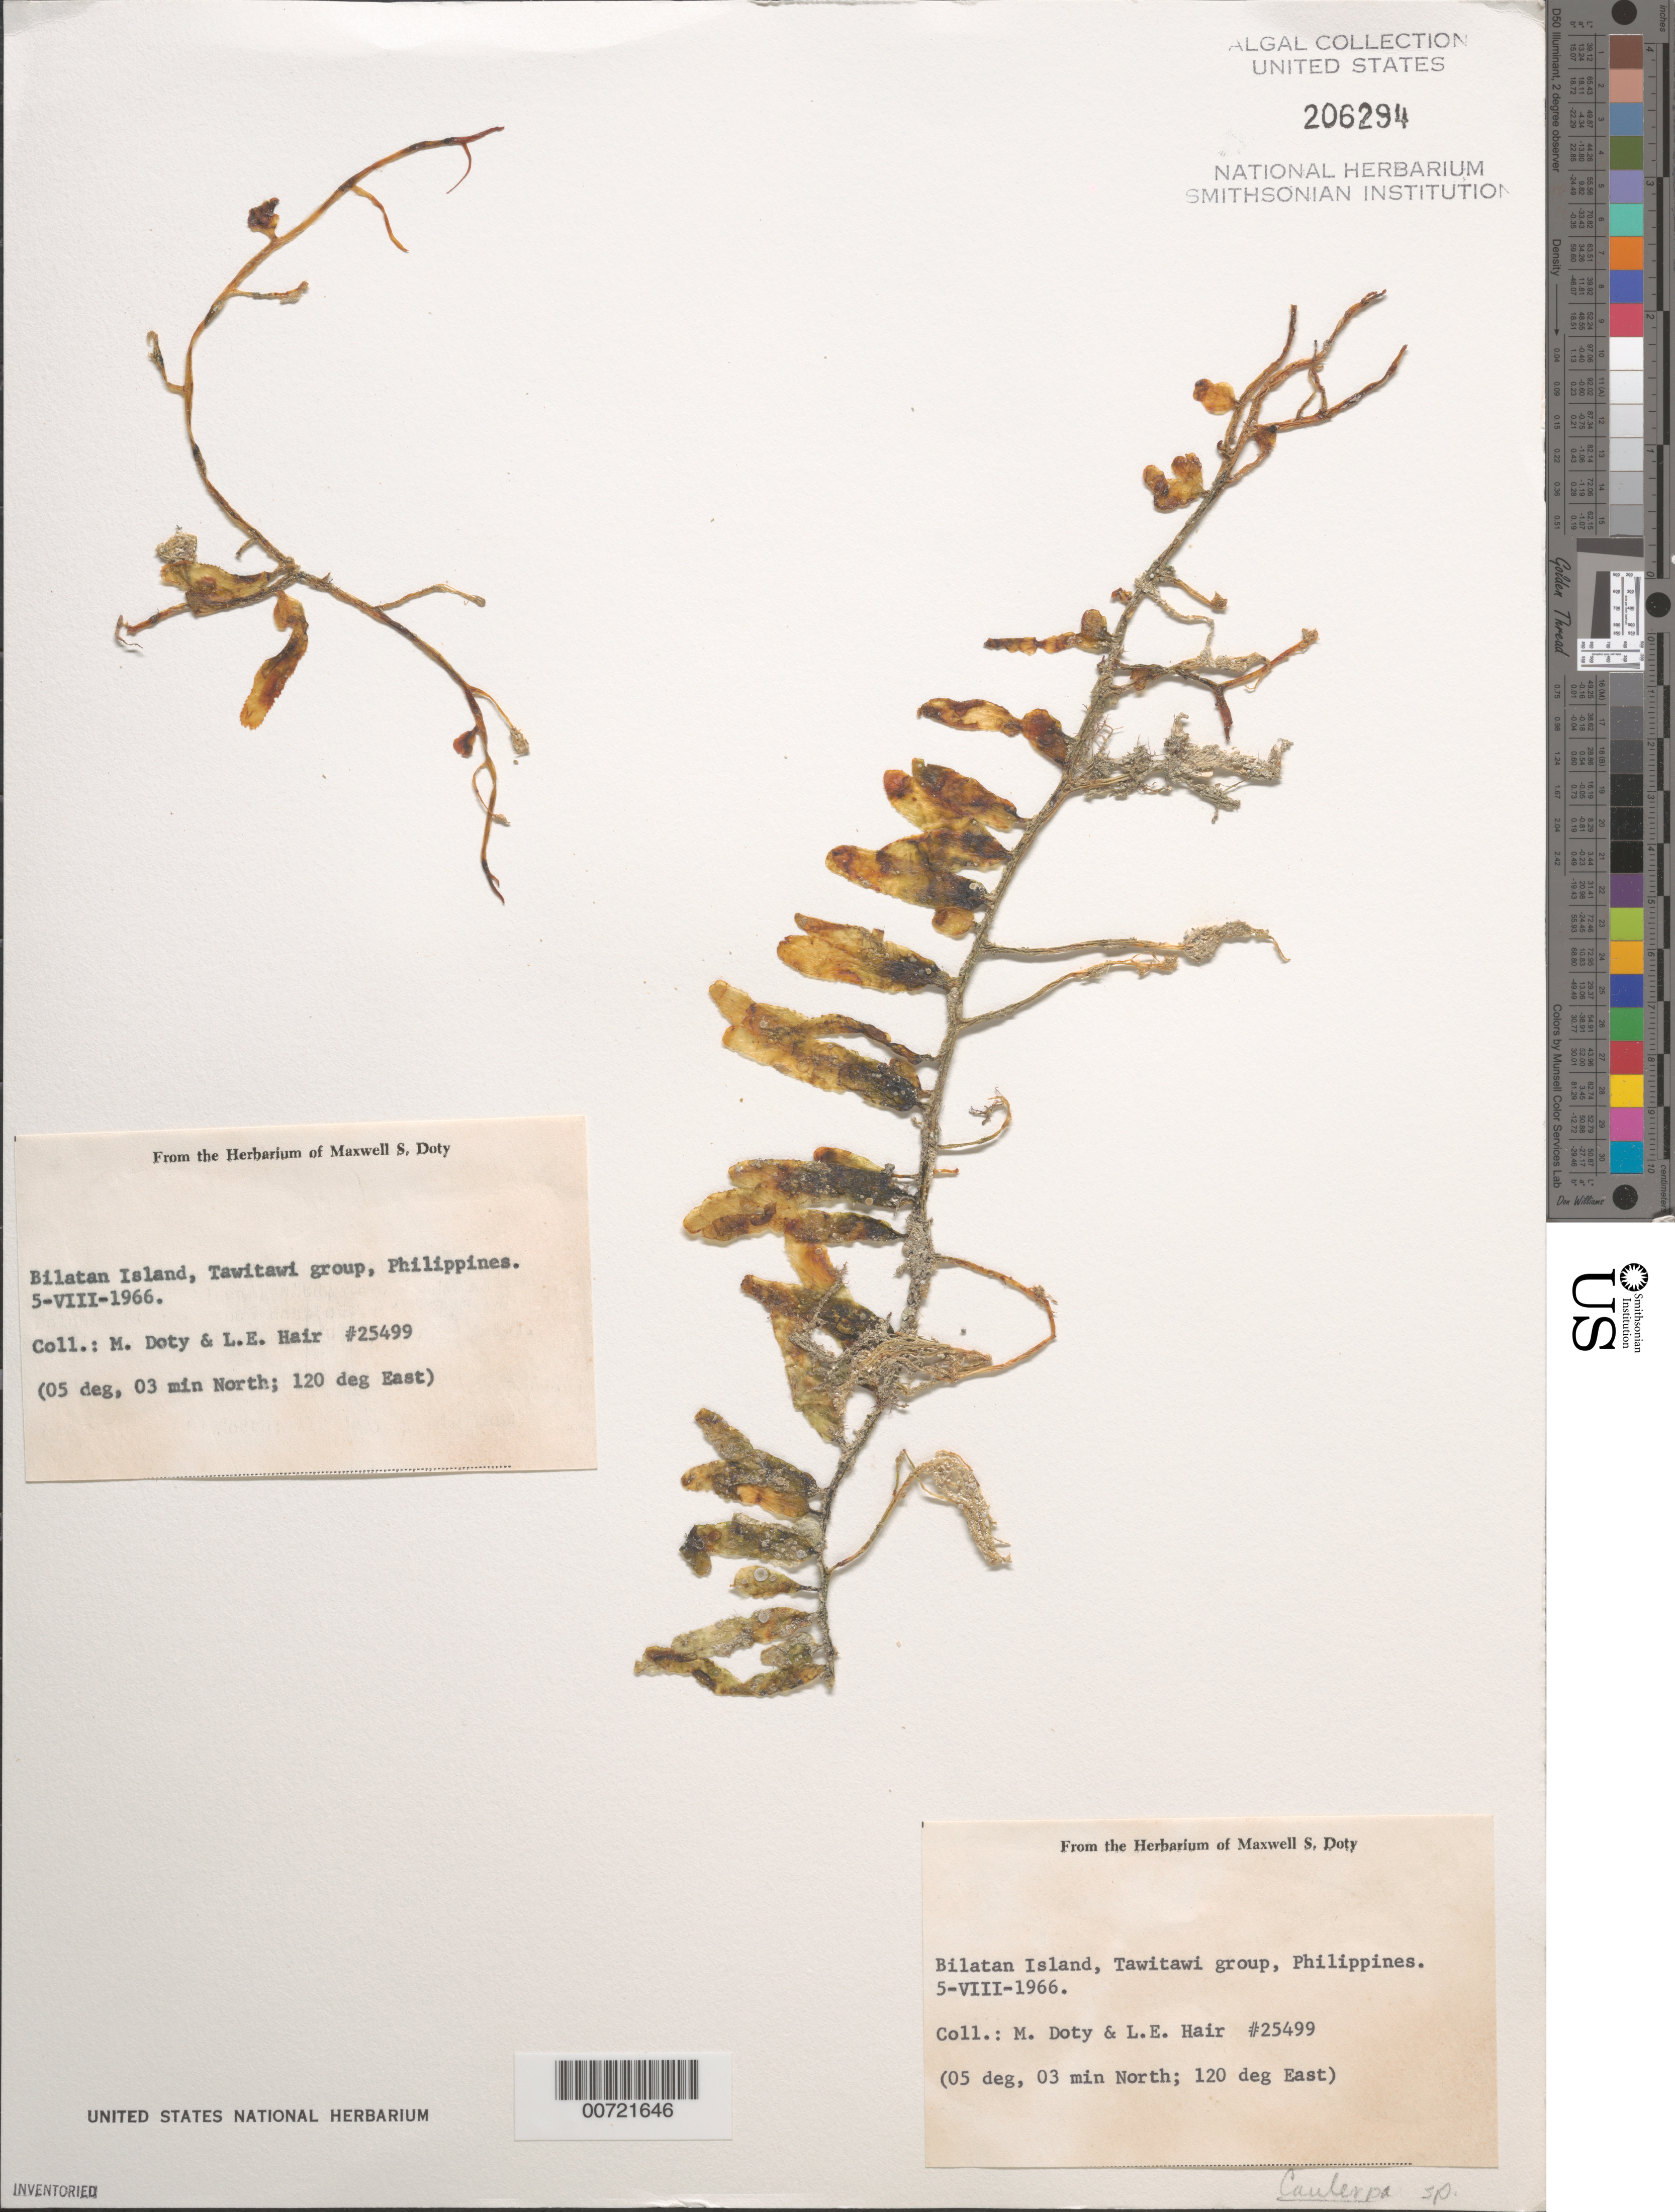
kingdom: Plantae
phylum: Chlorophyta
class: Ulvophyceae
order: Bryopsidales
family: Caulerpaceae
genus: Caulerpa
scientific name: Caulerpa sp.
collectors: M. S. Doty & L. Hair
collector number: MSD 25499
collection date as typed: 05 Aug 1966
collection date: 1966-08-05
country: Philippines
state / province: Muslim Mindanao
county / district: Tawi Tawi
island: Bilatan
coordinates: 05 03' N, 120 E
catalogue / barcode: US 206294